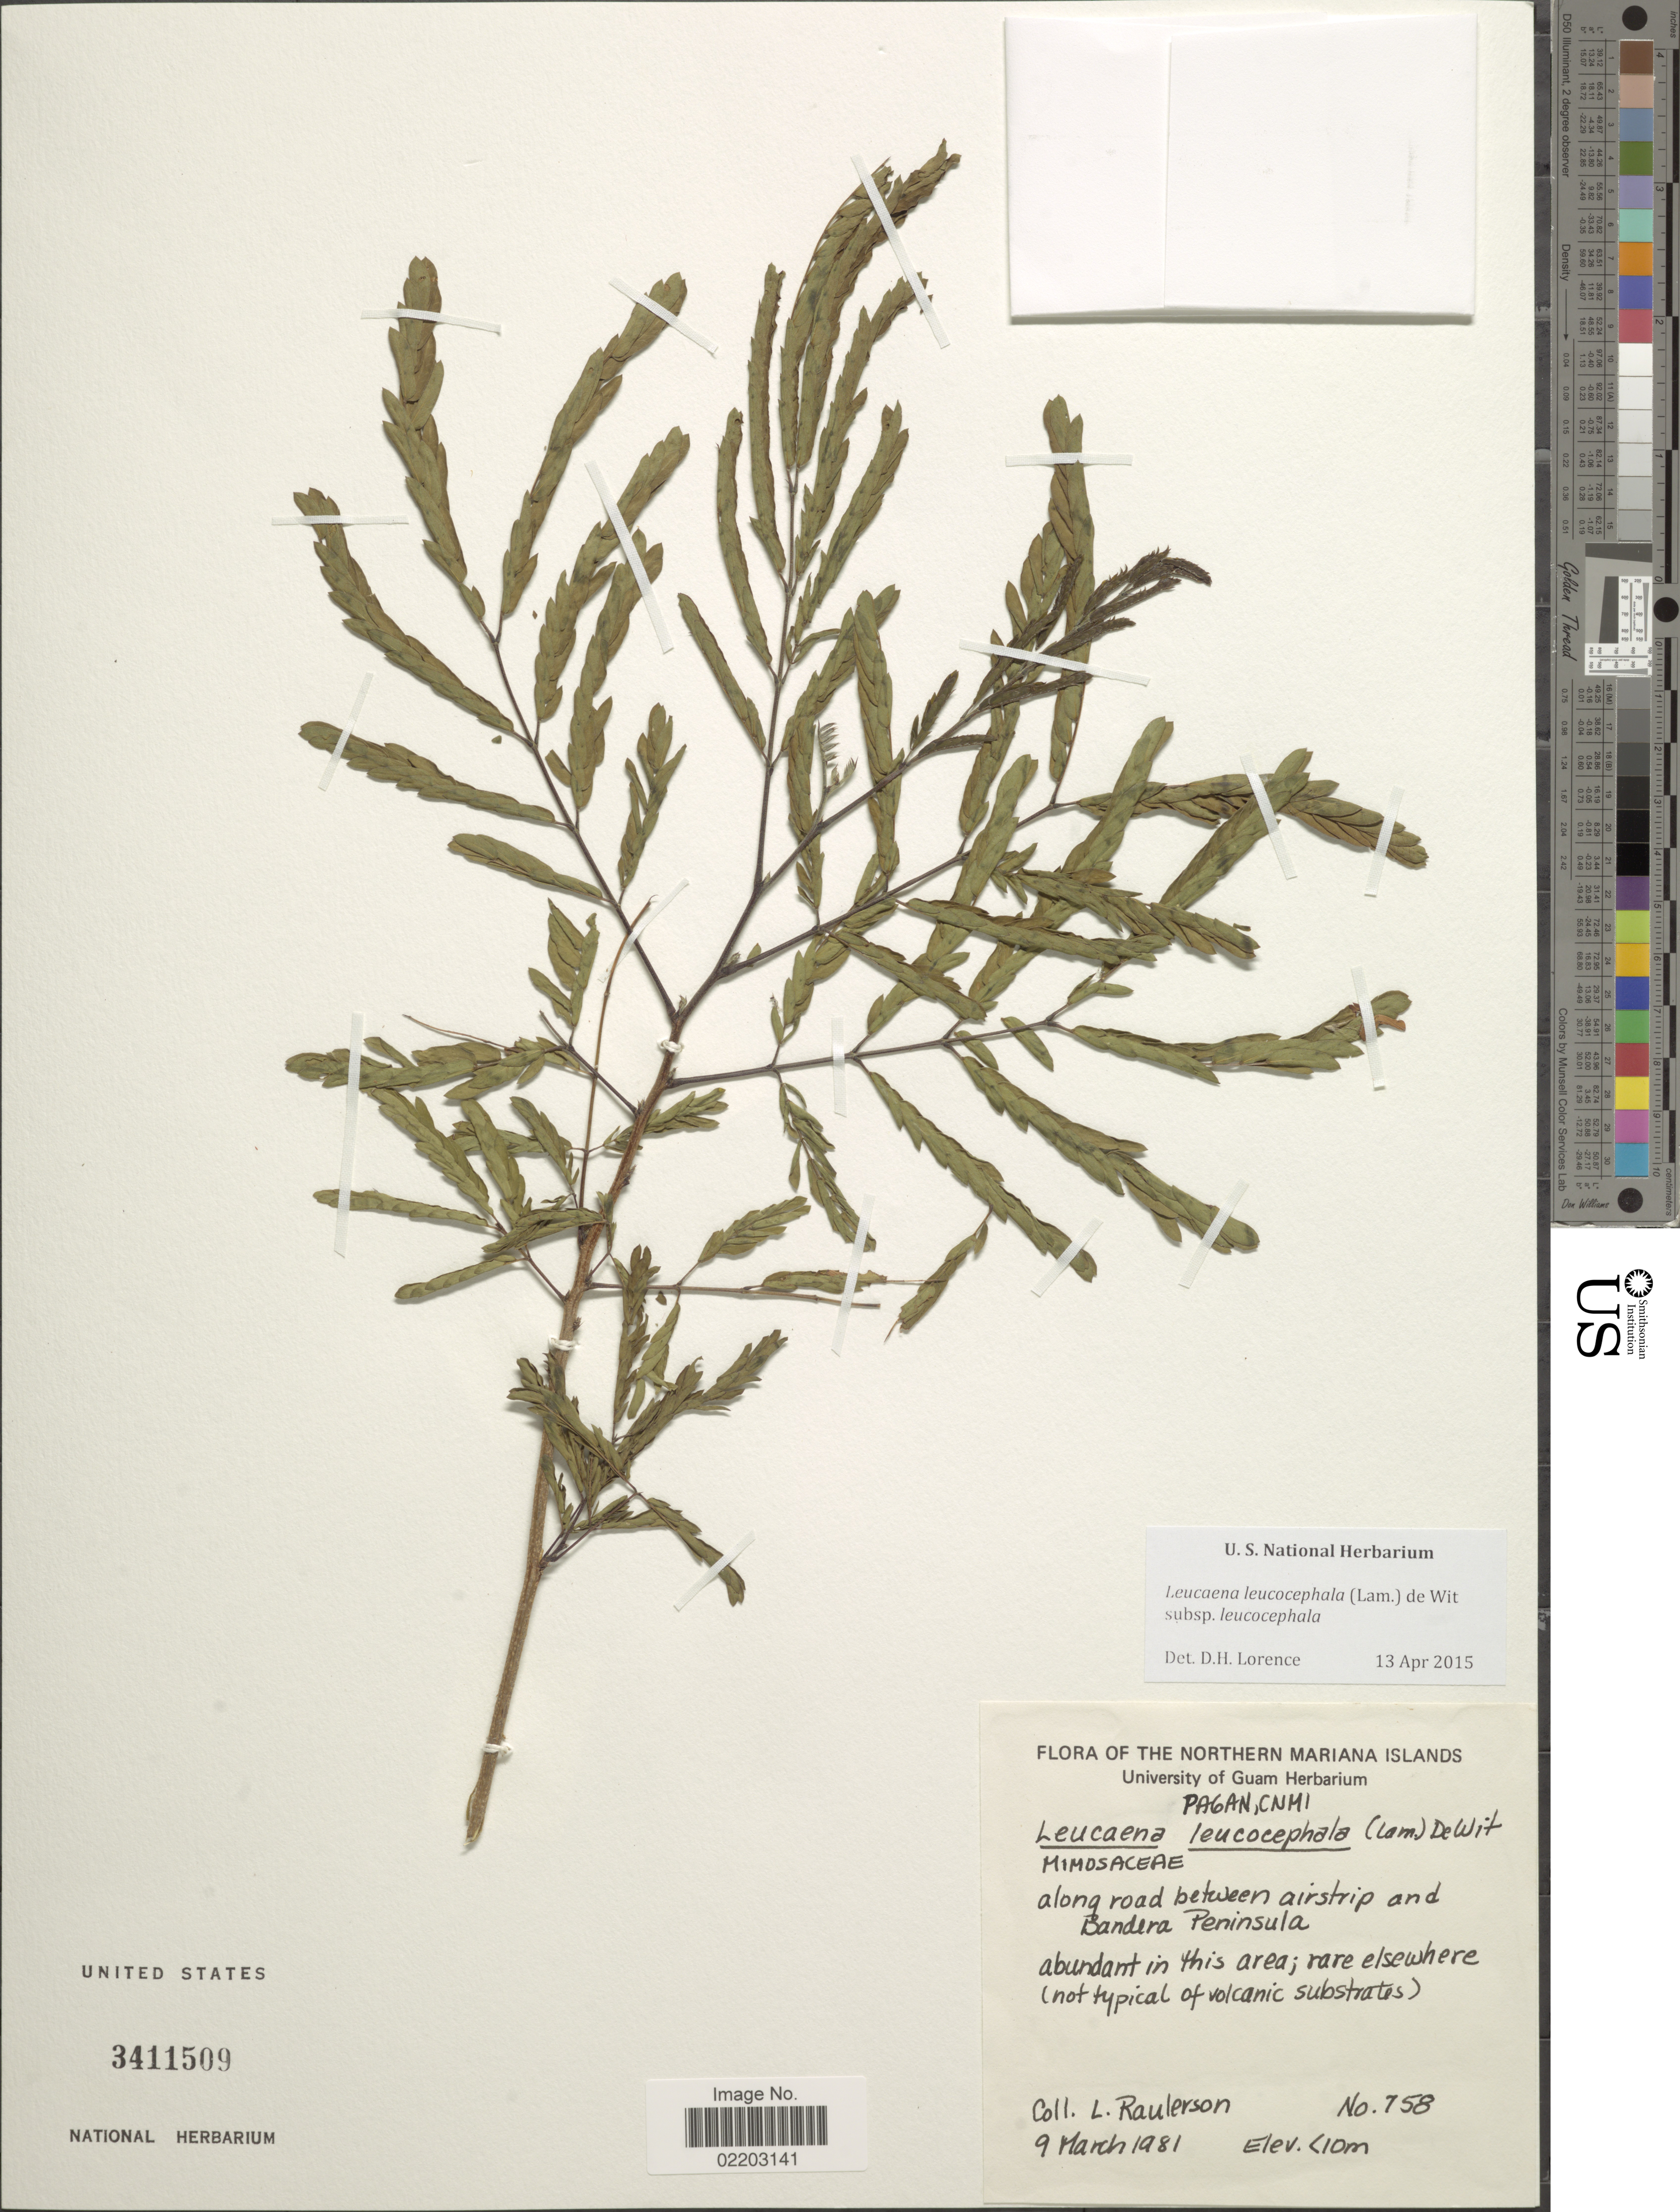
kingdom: Plantae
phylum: Tracheophyta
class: Magnoliopsida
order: Fabales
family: Fabaceae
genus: Leucaena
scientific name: Leucaena leucocephala subsp. leucocephala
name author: (Lam.) de Wit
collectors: L. Raulerson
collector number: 758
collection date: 1981-03-09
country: Northern Mariana Islands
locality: Pagan, CNMI, along road between airstrip and Bandera Peninsula; abndant in this area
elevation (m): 10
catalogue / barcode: US 3411509